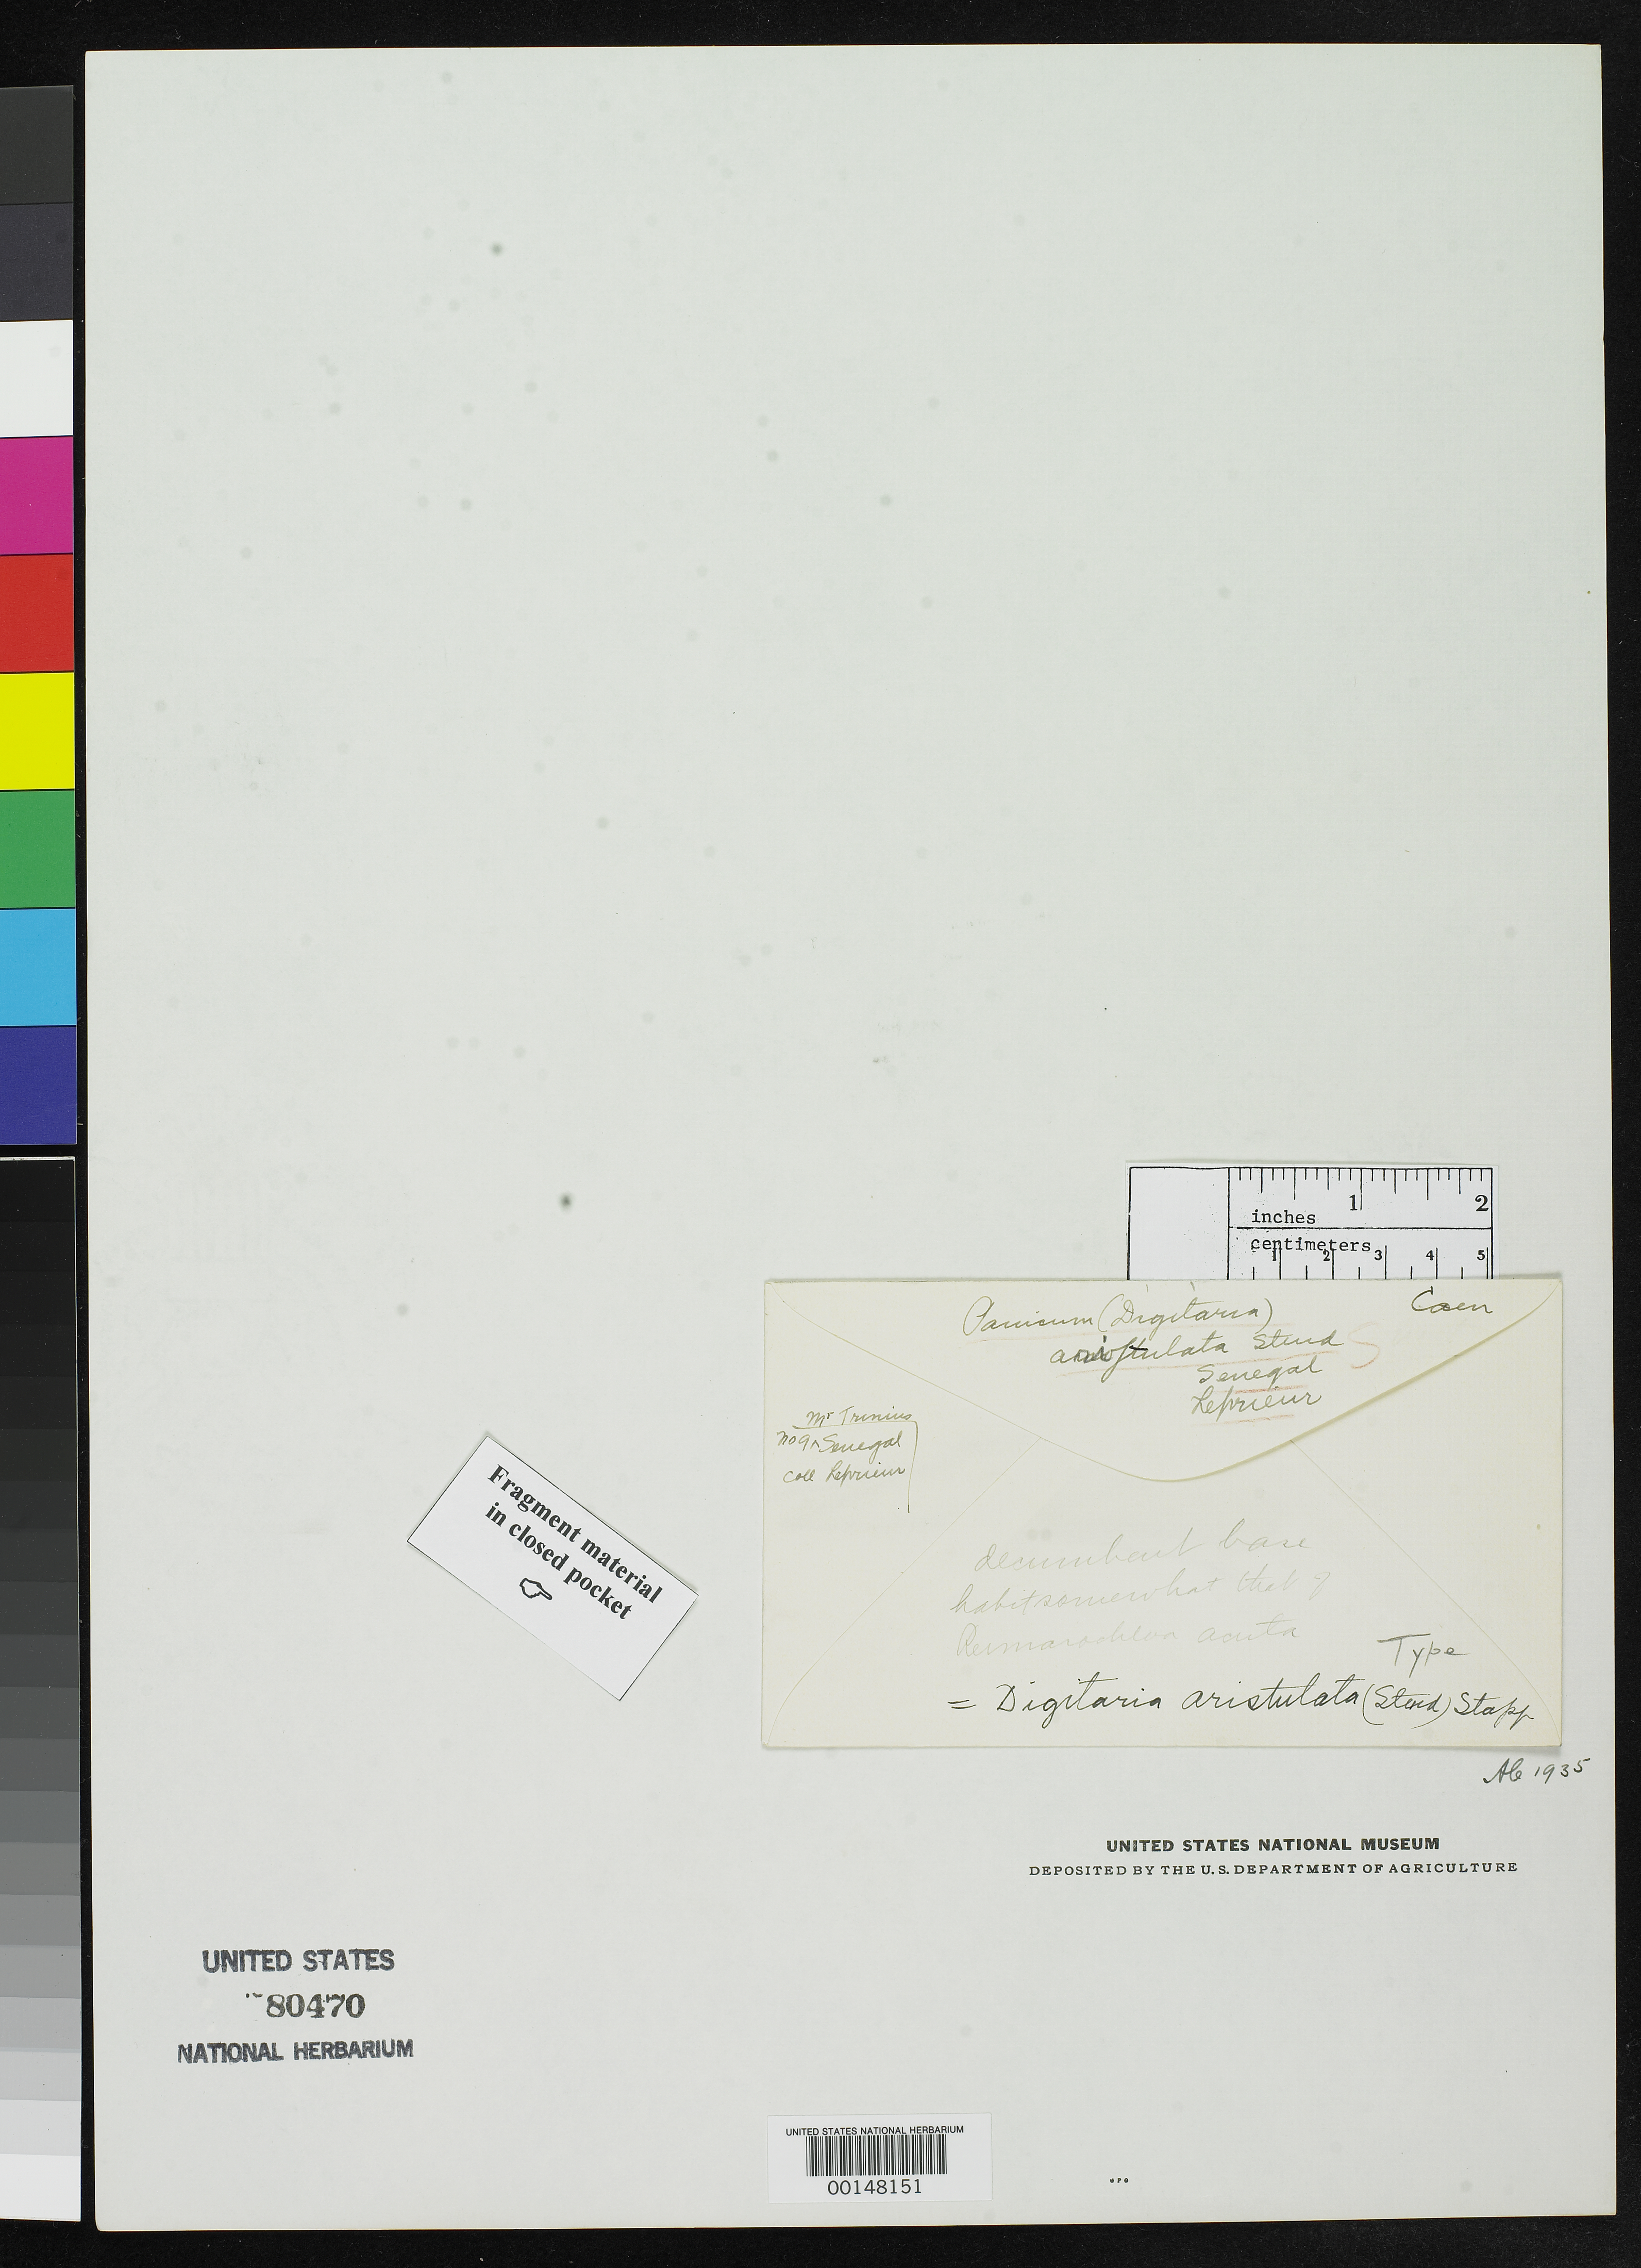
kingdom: Plantae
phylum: Tracheophyta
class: Liliopsida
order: Poales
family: Poaceae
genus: Panicum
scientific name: Panicum aristulatum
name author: Steud.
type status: Type Fragment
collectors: F. M. R. Leprieur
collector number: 9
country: Senegal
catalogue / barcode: US 80470